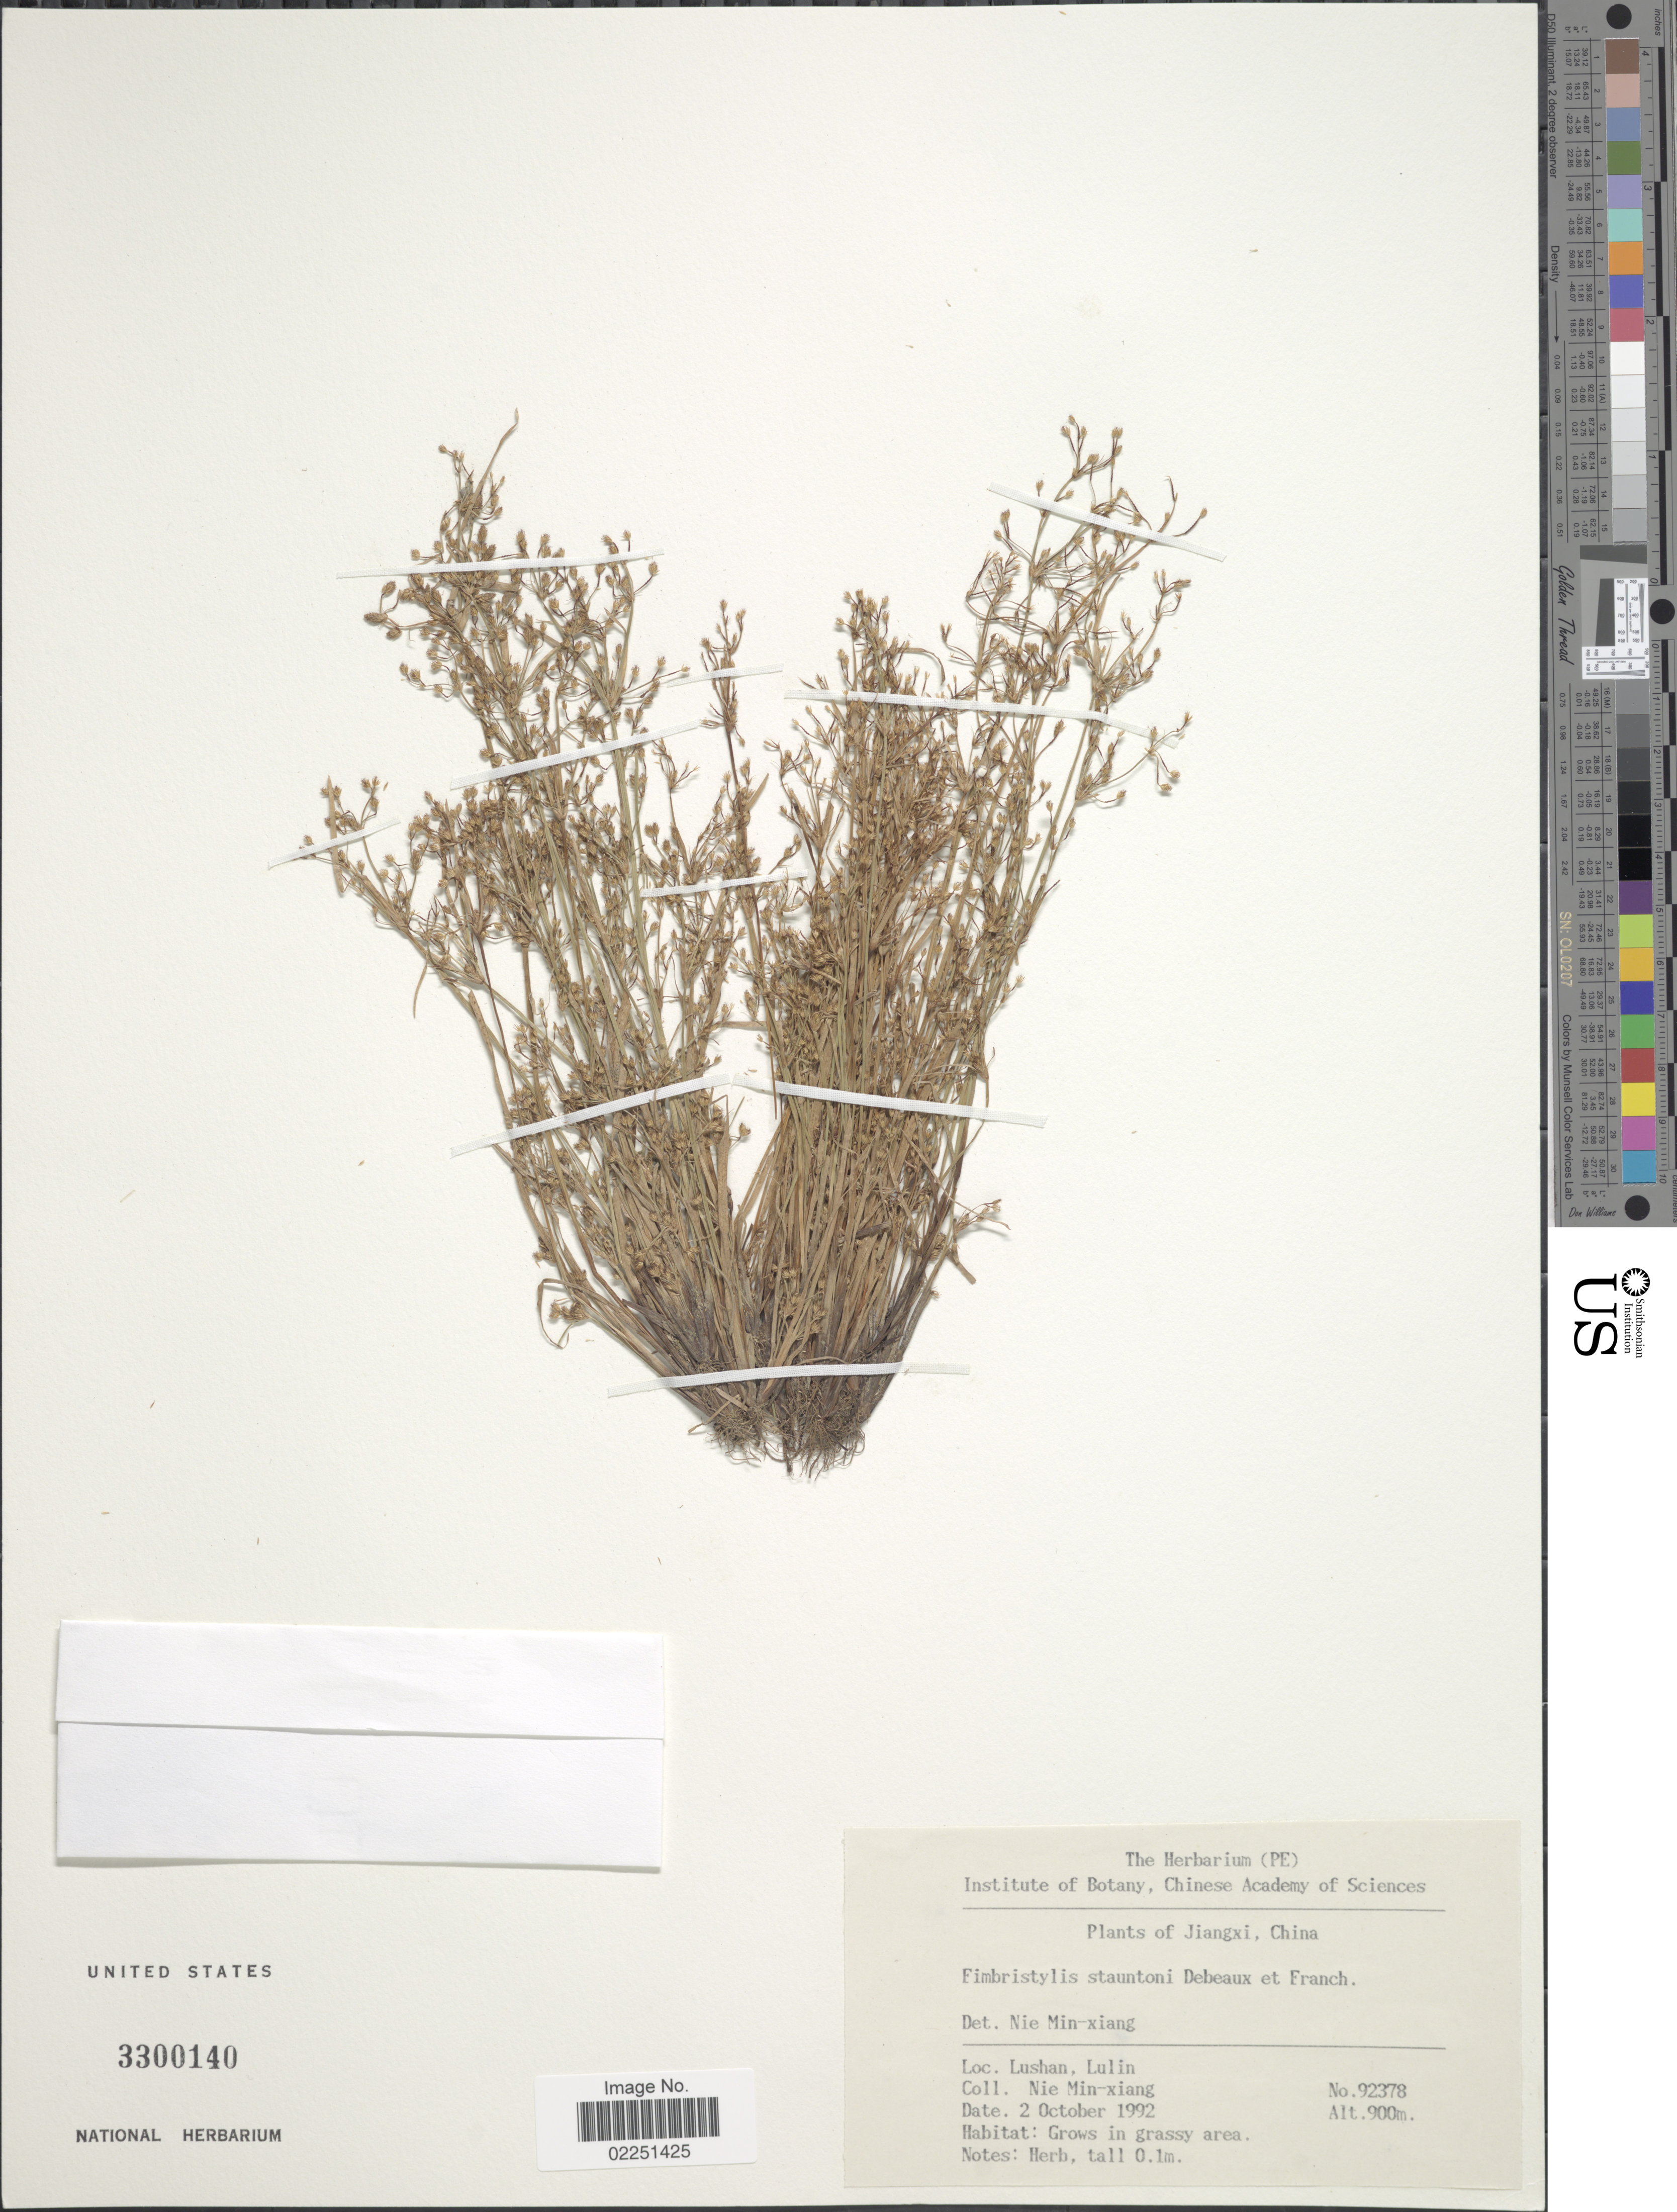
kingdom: Plantae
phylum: Tracheophyta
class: Liliopsida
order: Poales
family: Cyperaceae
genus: Fimbristylis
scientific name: Fimbristylis stauntonii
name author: Debeaux & Franch.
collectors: M. Nie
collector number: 92378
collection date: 1992-10-02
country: China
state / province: Jiangxi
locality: Lushan, Lulin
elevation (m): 900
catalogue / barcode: US 3300140